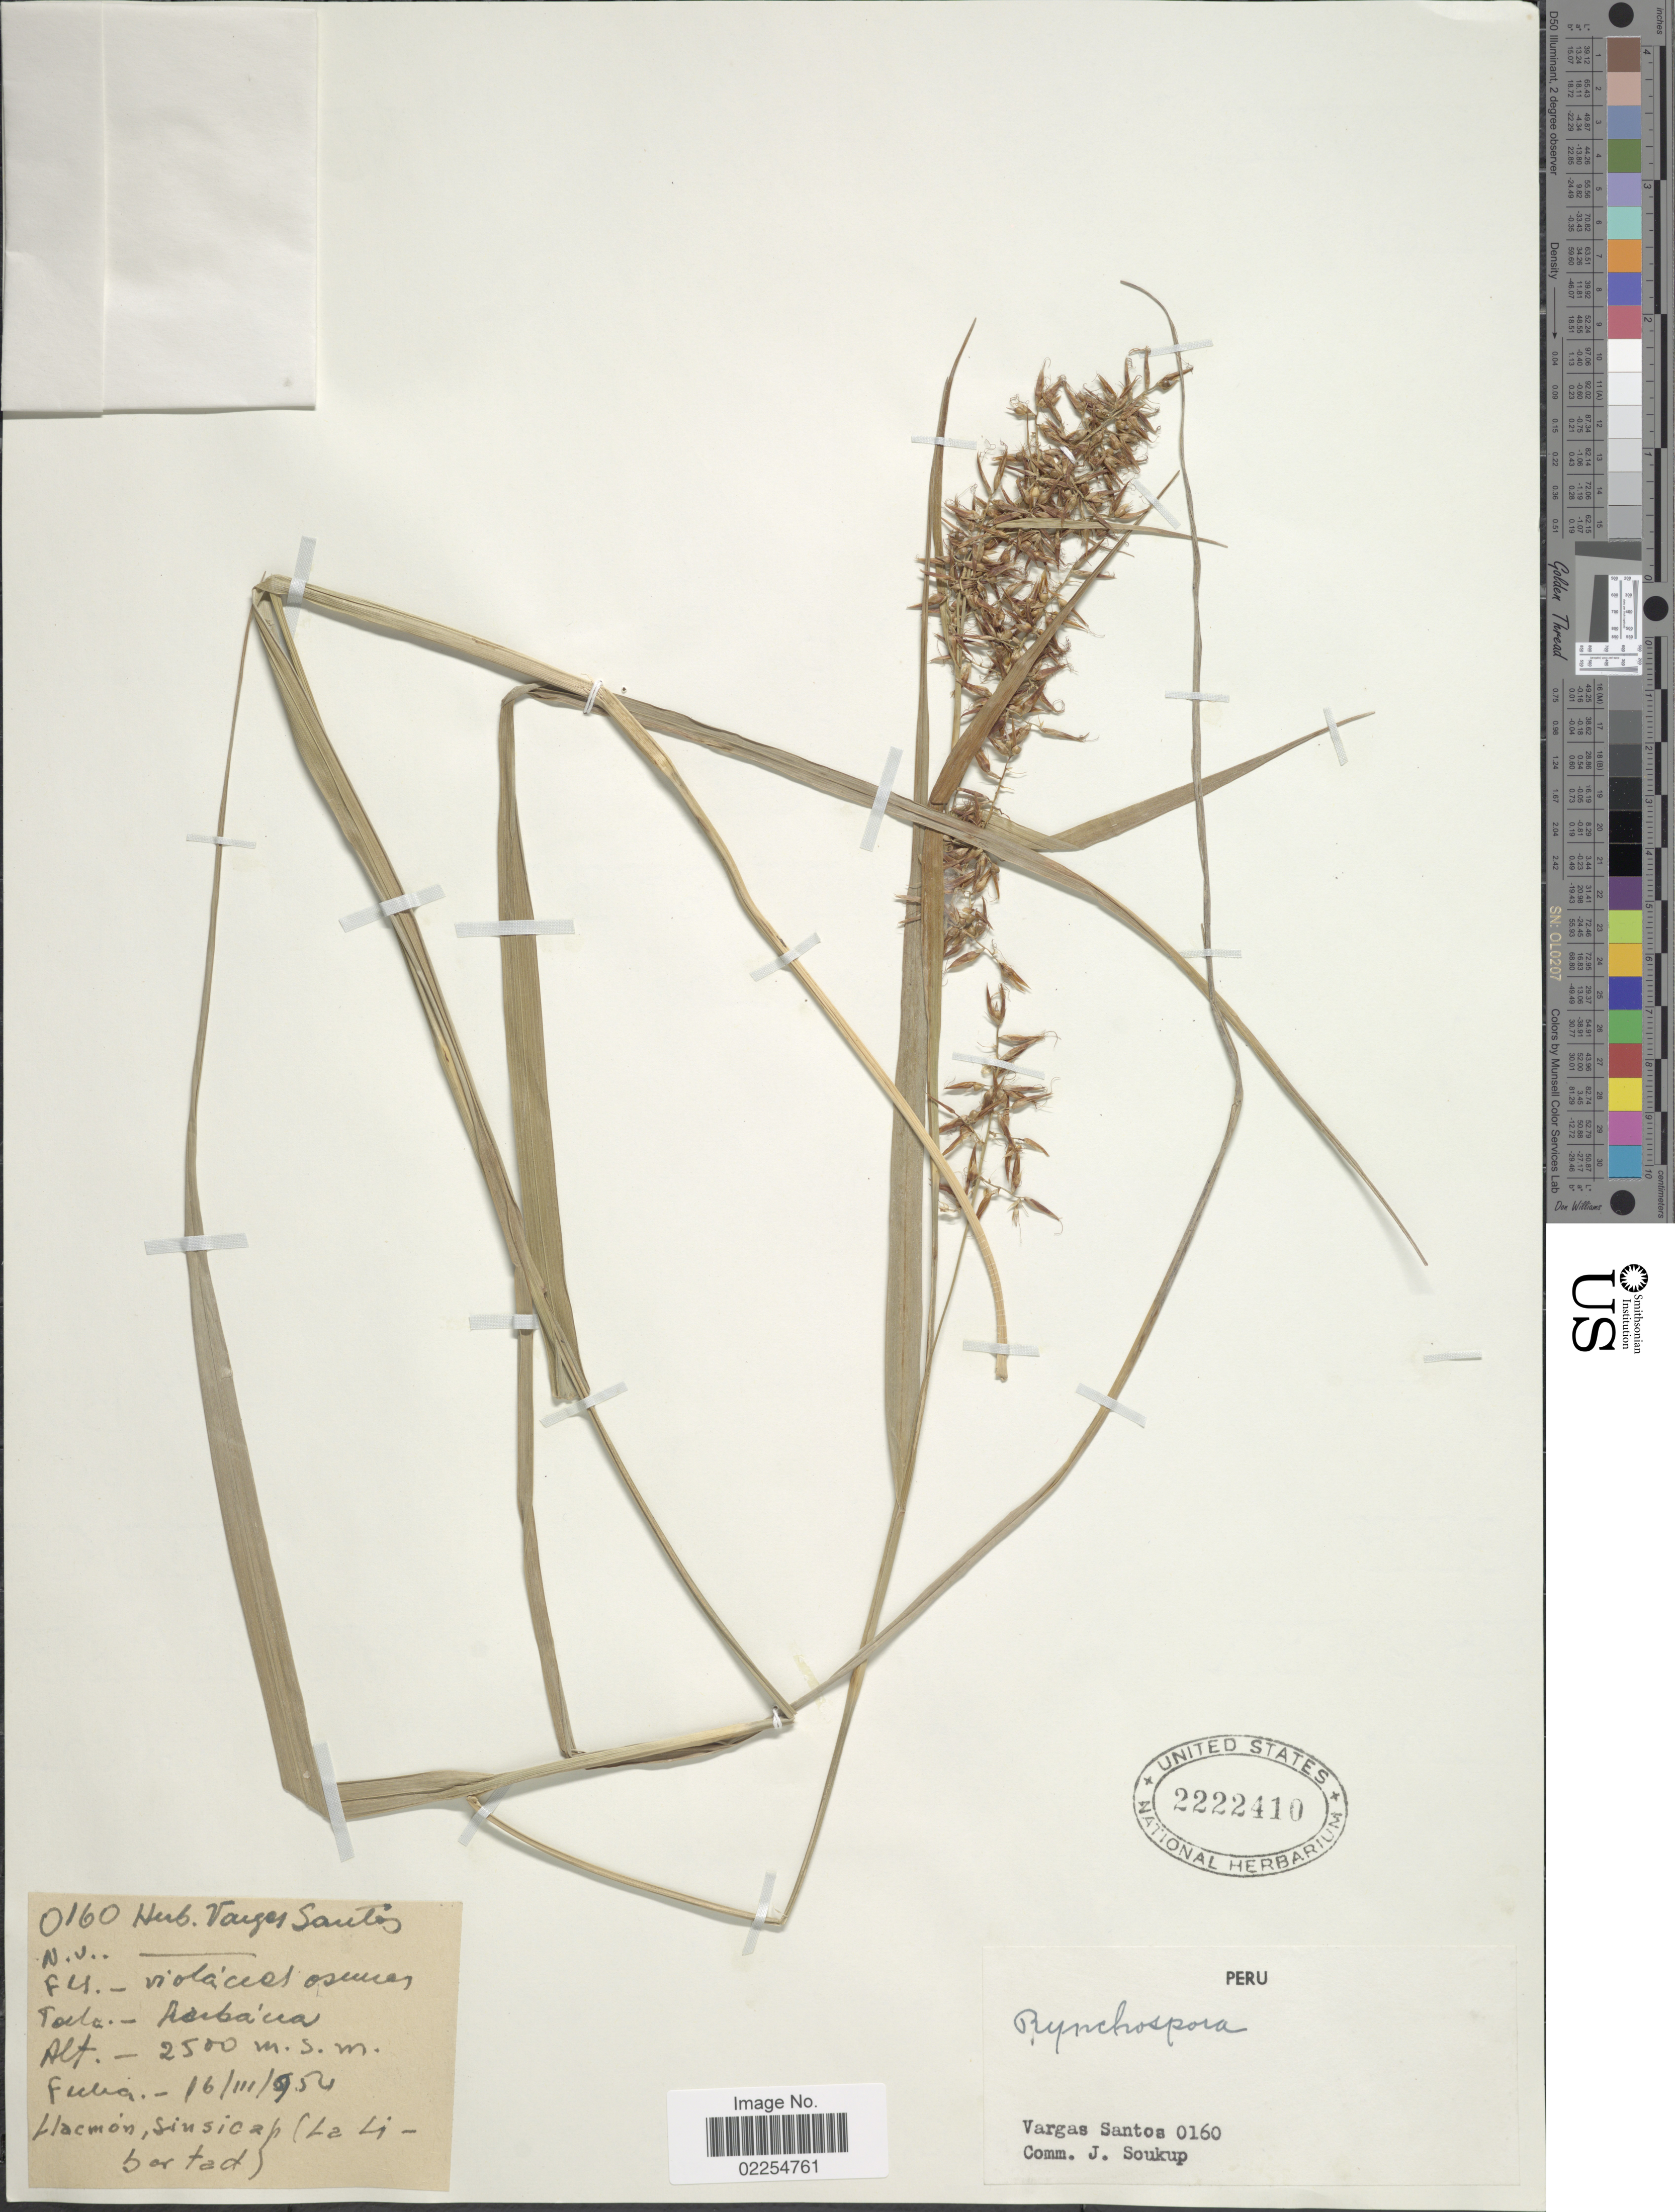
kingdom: Plantae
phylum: Tracheophyta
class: Liliopsida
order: Poales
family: Cyperaceae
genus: Rhynchospora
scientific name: Rhynchospora hieronymi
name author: Boeckeler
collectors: V. Santos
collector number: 0160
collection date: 1954-03-16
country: Peru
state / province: La Libertad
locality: Sinsicap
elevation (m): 2500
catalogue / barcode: US 2222410